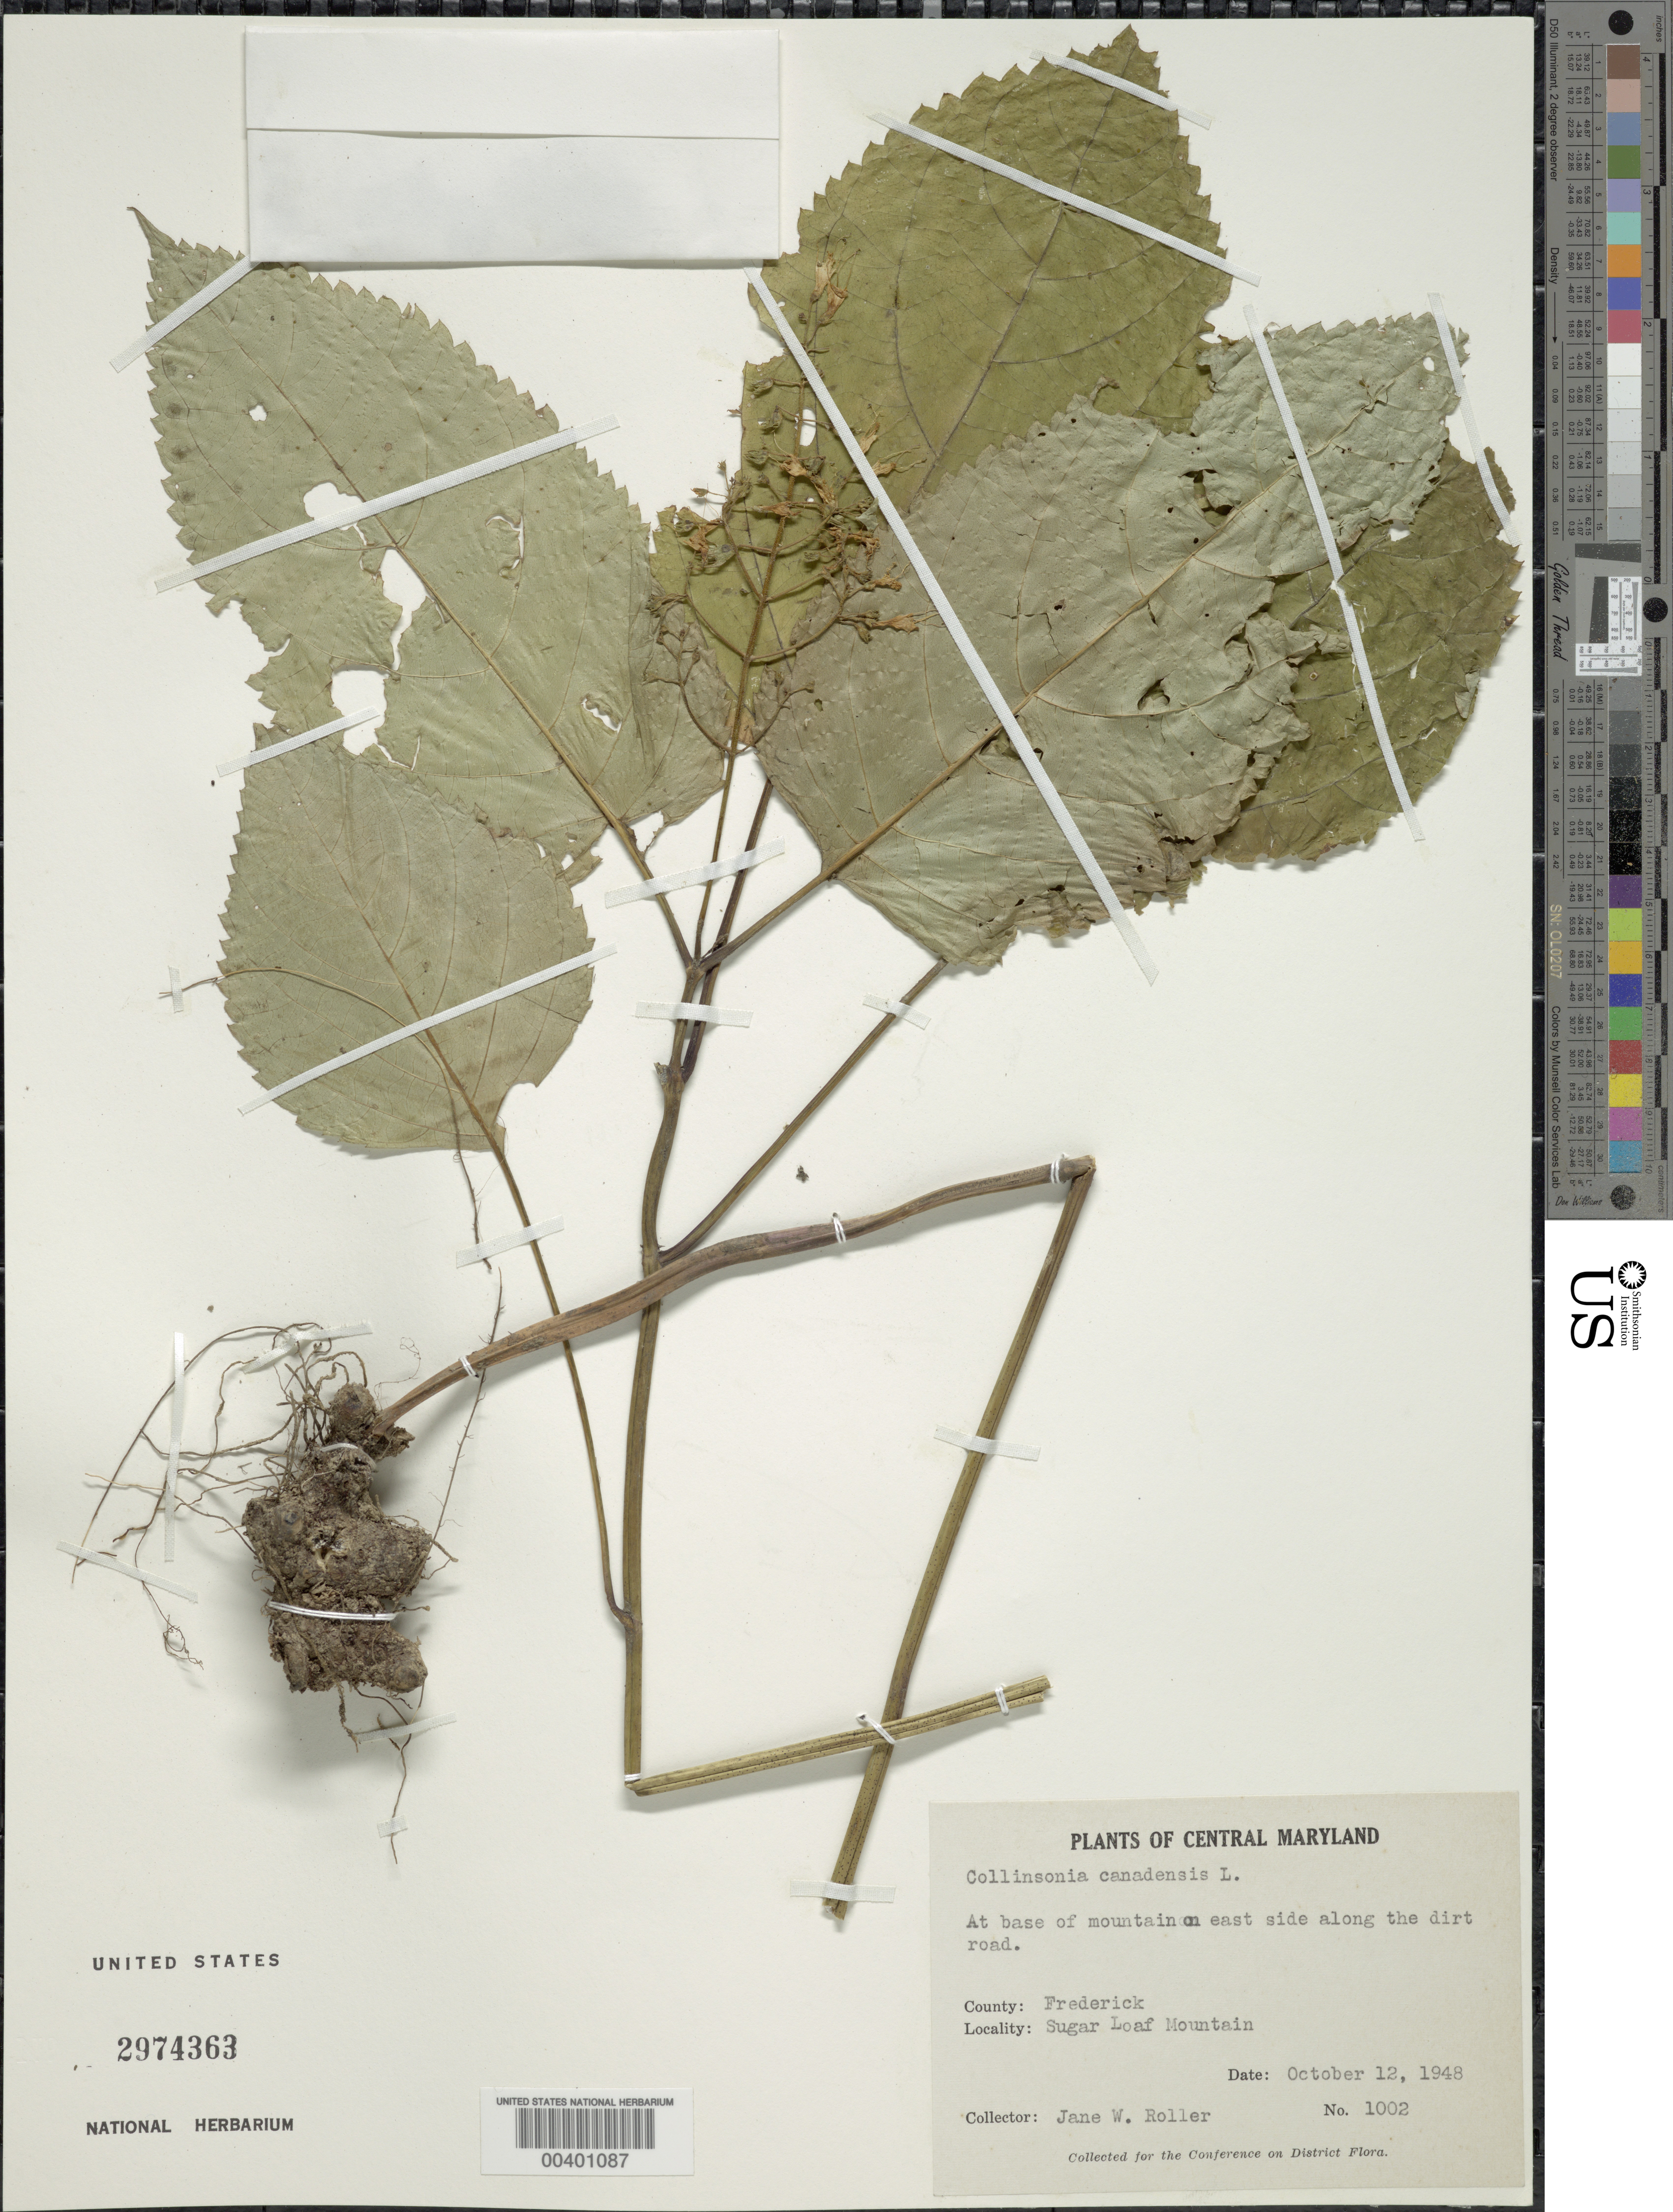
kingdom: Plantae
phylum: Tracheophyta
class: Magnoliopsida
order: Lamiales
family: Lamiaceae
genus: Collinsonia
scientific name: Collinsonia canadensis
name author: L.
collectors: J. W. Roller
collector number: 1002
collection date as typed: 12 Oct 1948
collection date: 1948-10-12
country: United States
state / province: Maryland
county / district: Frederick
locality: Sugar Loaf Mt.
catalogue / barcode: US 2974363